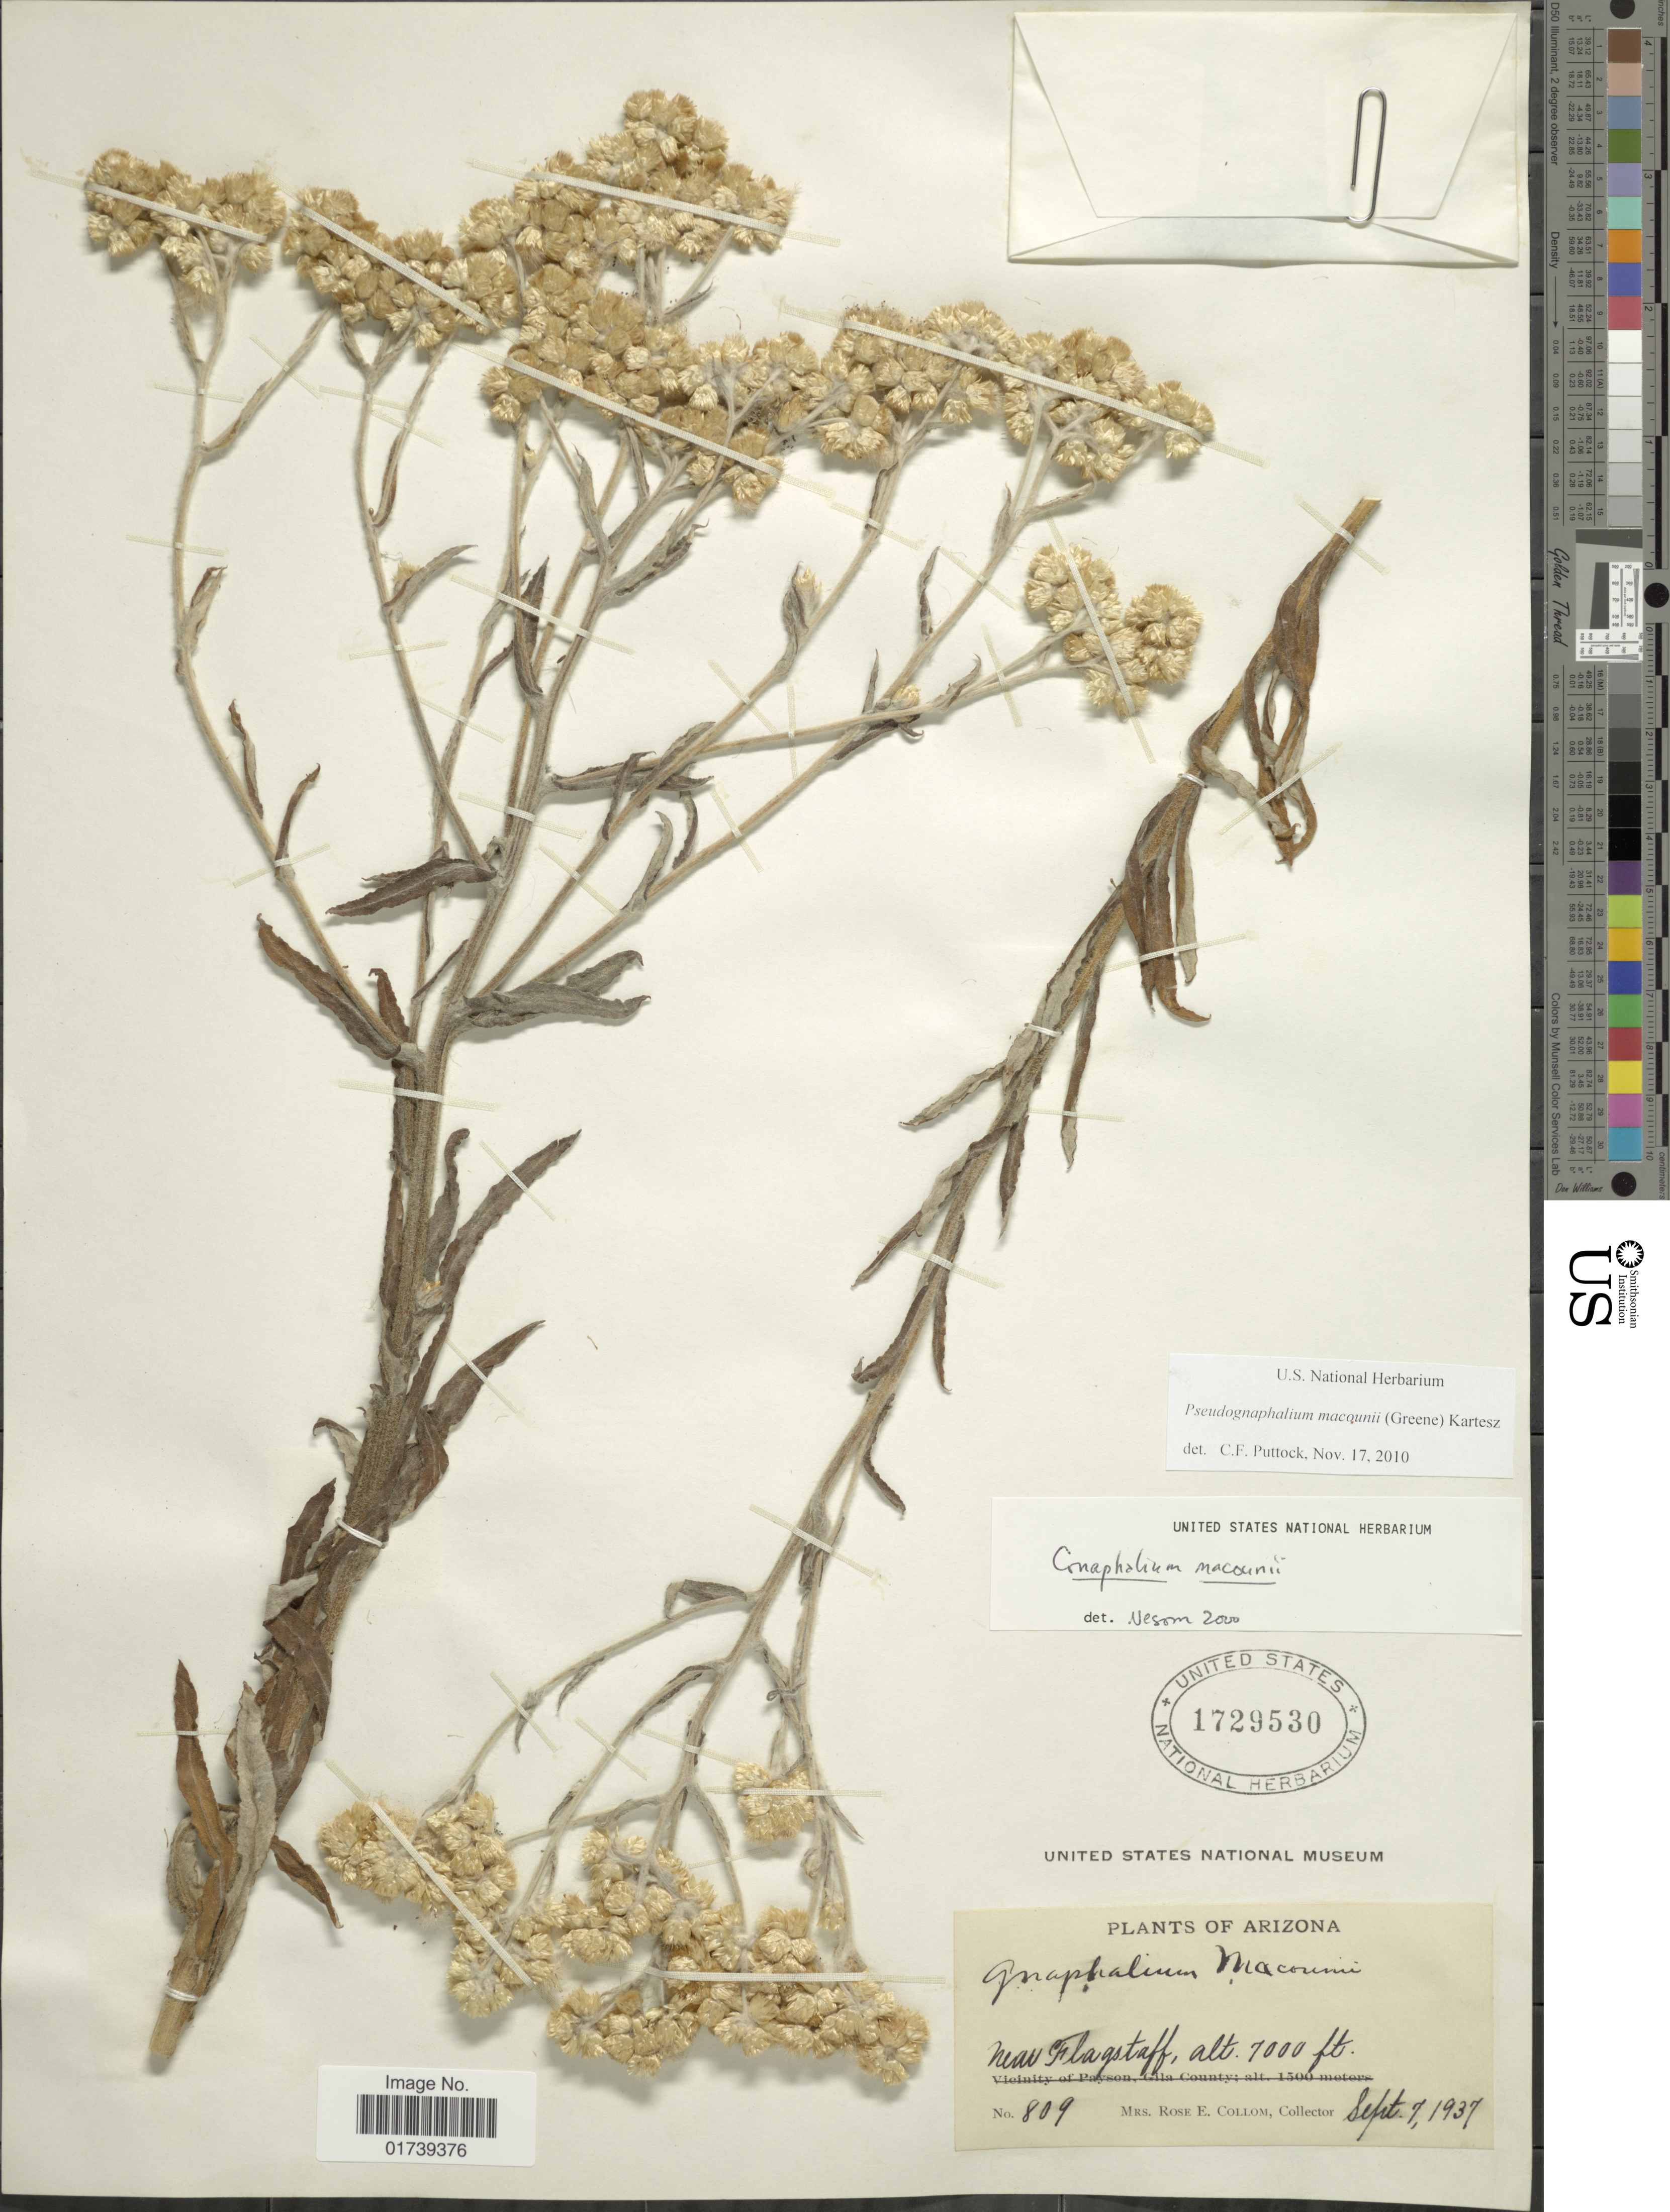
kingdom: Plantae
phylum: Tracheophyta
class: Magnoliopsida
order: Asterales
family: Asteraceae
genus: Pseudognaphalium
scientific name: Pseudognaphalium macounii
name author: (Greene) Kartesz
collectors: R. E. Collom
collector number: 809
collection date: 1937-09-07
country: United States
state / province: Arizona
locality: Near Flagstaff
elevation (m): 2134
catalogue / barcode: US 1729530